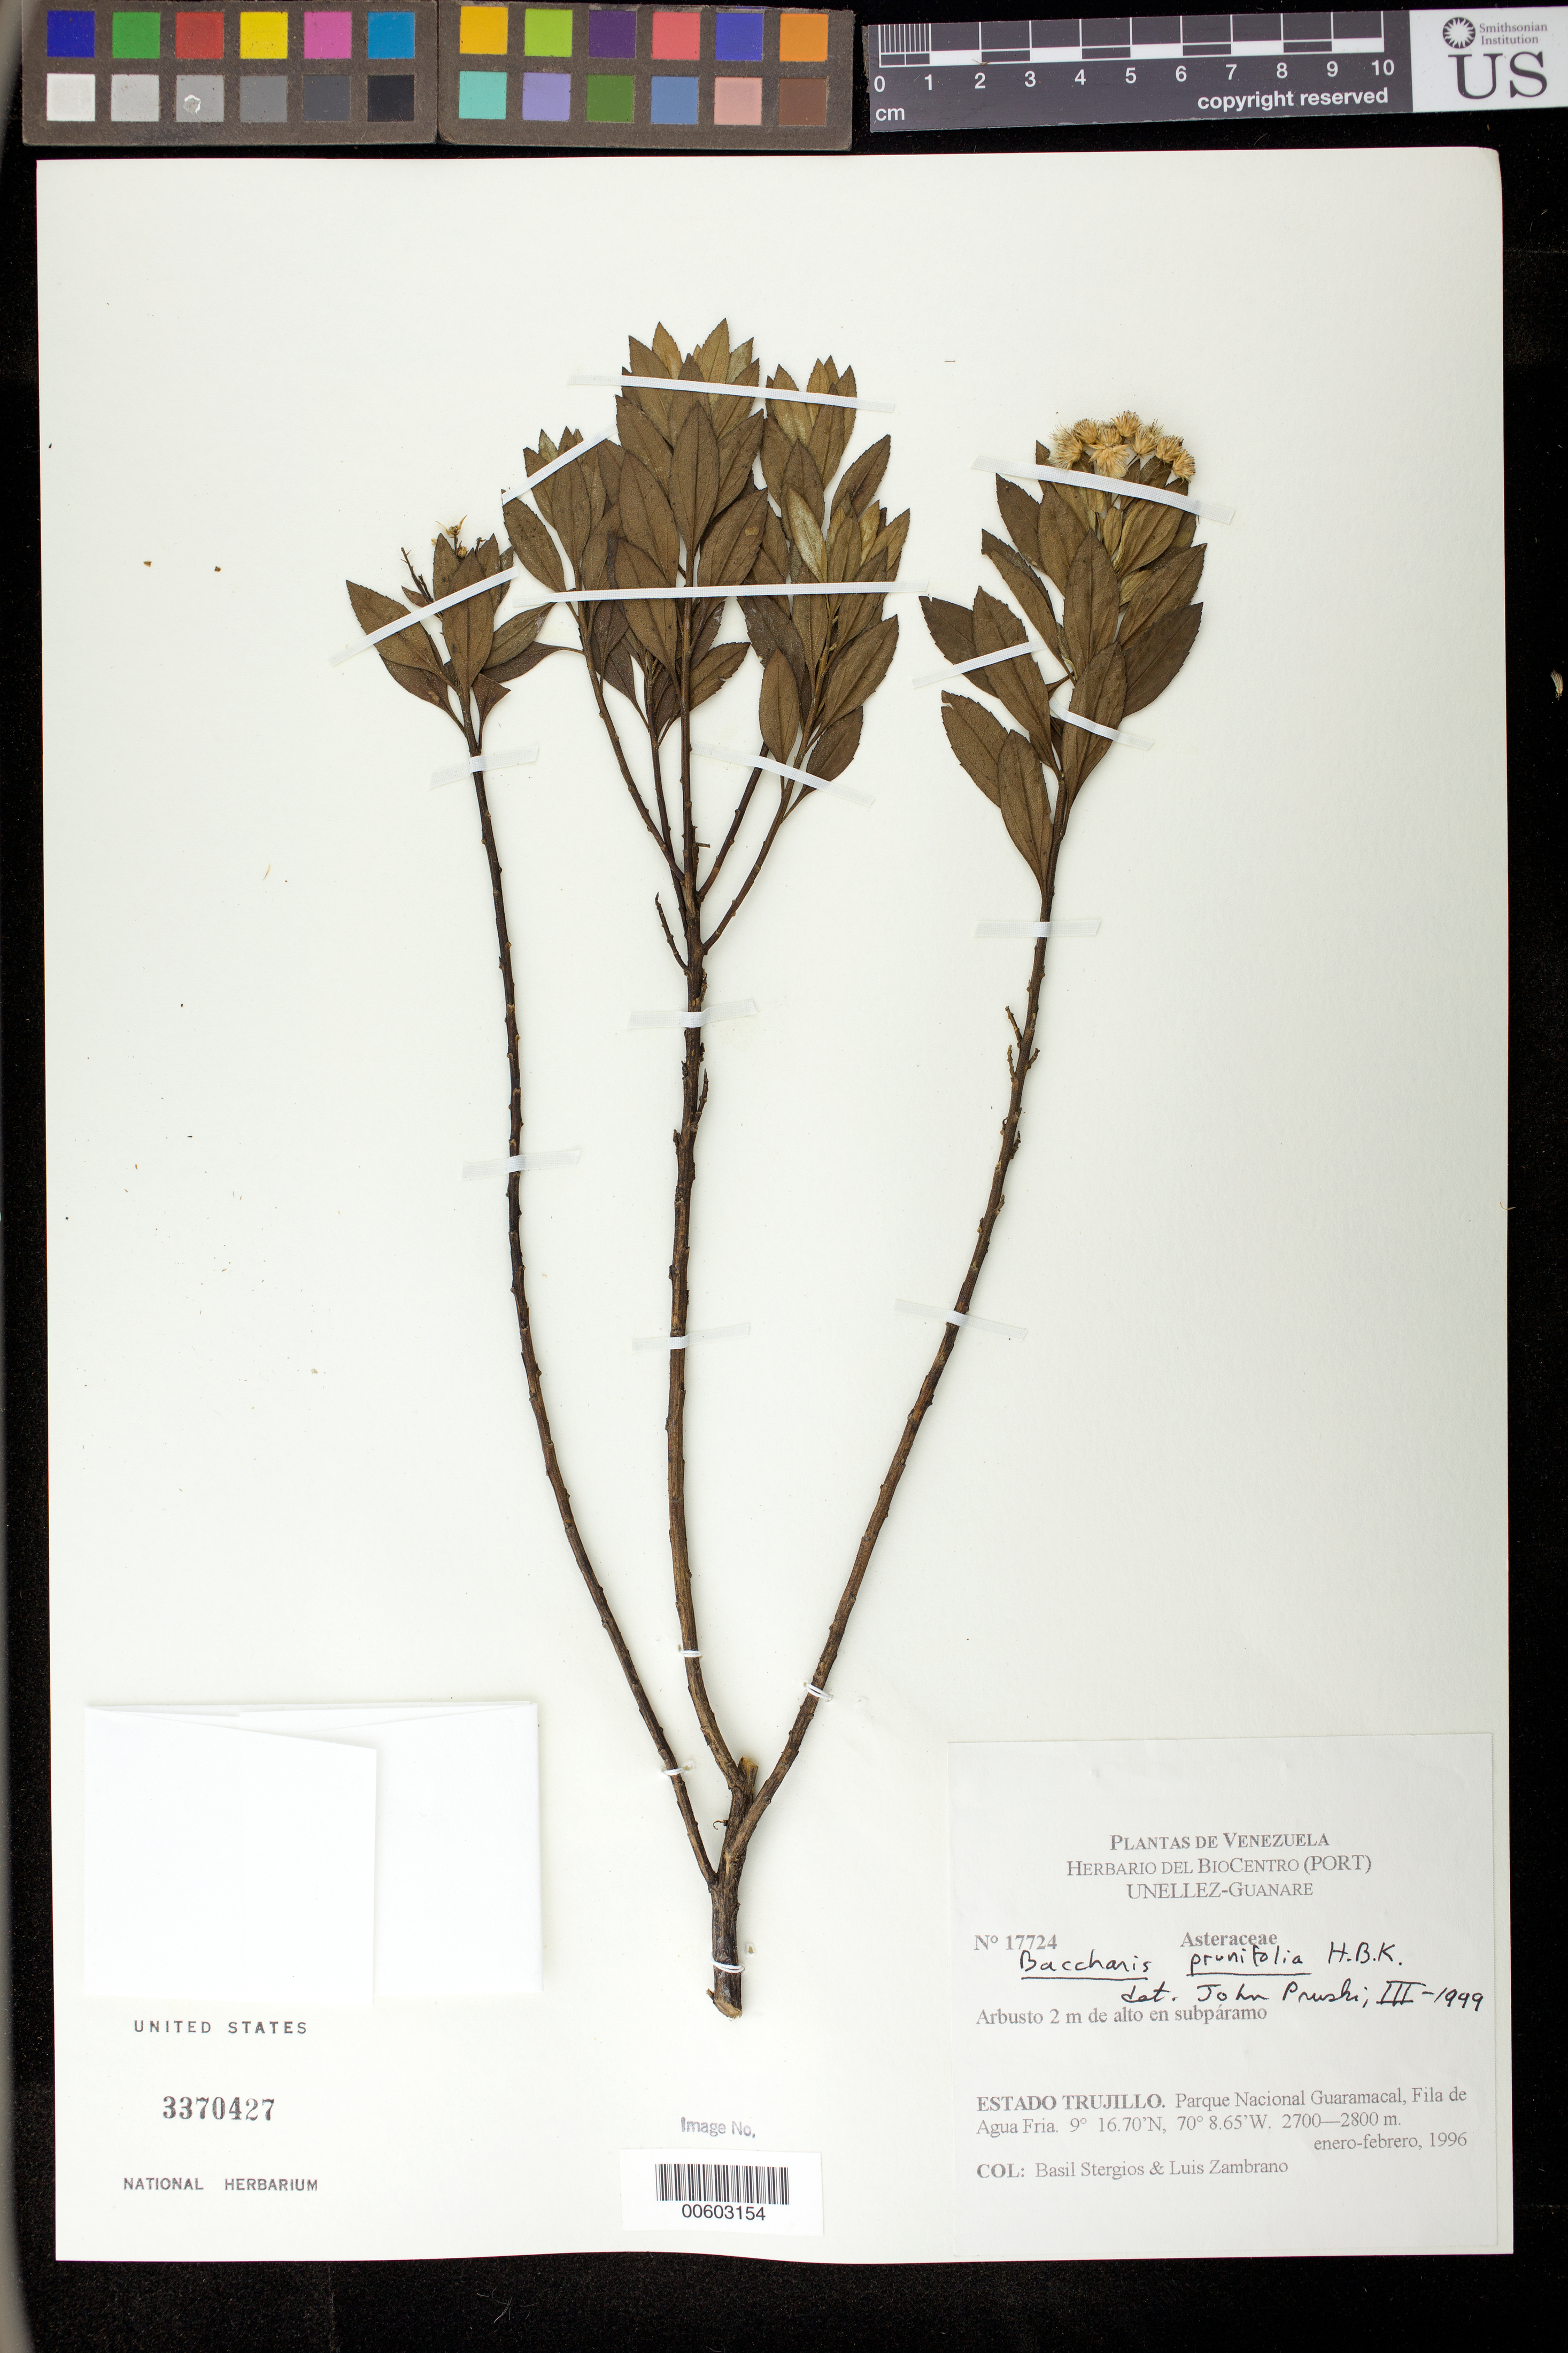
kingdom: Plantae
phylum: Tracheophyta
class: Magnoliopsida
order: Asterales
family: Asteraceae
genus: Baccharis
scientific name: Baccharis prunifolia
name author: Kunth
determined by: Pruski, J. F.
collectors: B. G. Stergios & L. Zambrano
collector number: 17724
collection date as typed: Jan 1996 to -- Feb 1996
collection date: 1996-01/1996-02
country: Venezuela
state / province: Trujillo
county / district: Boconó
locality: Parque Nacional Guaramacal, Fila de Agua Fria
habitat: En subpáramo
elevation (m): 2700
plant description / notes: PORT, US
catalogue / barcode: US 3370427